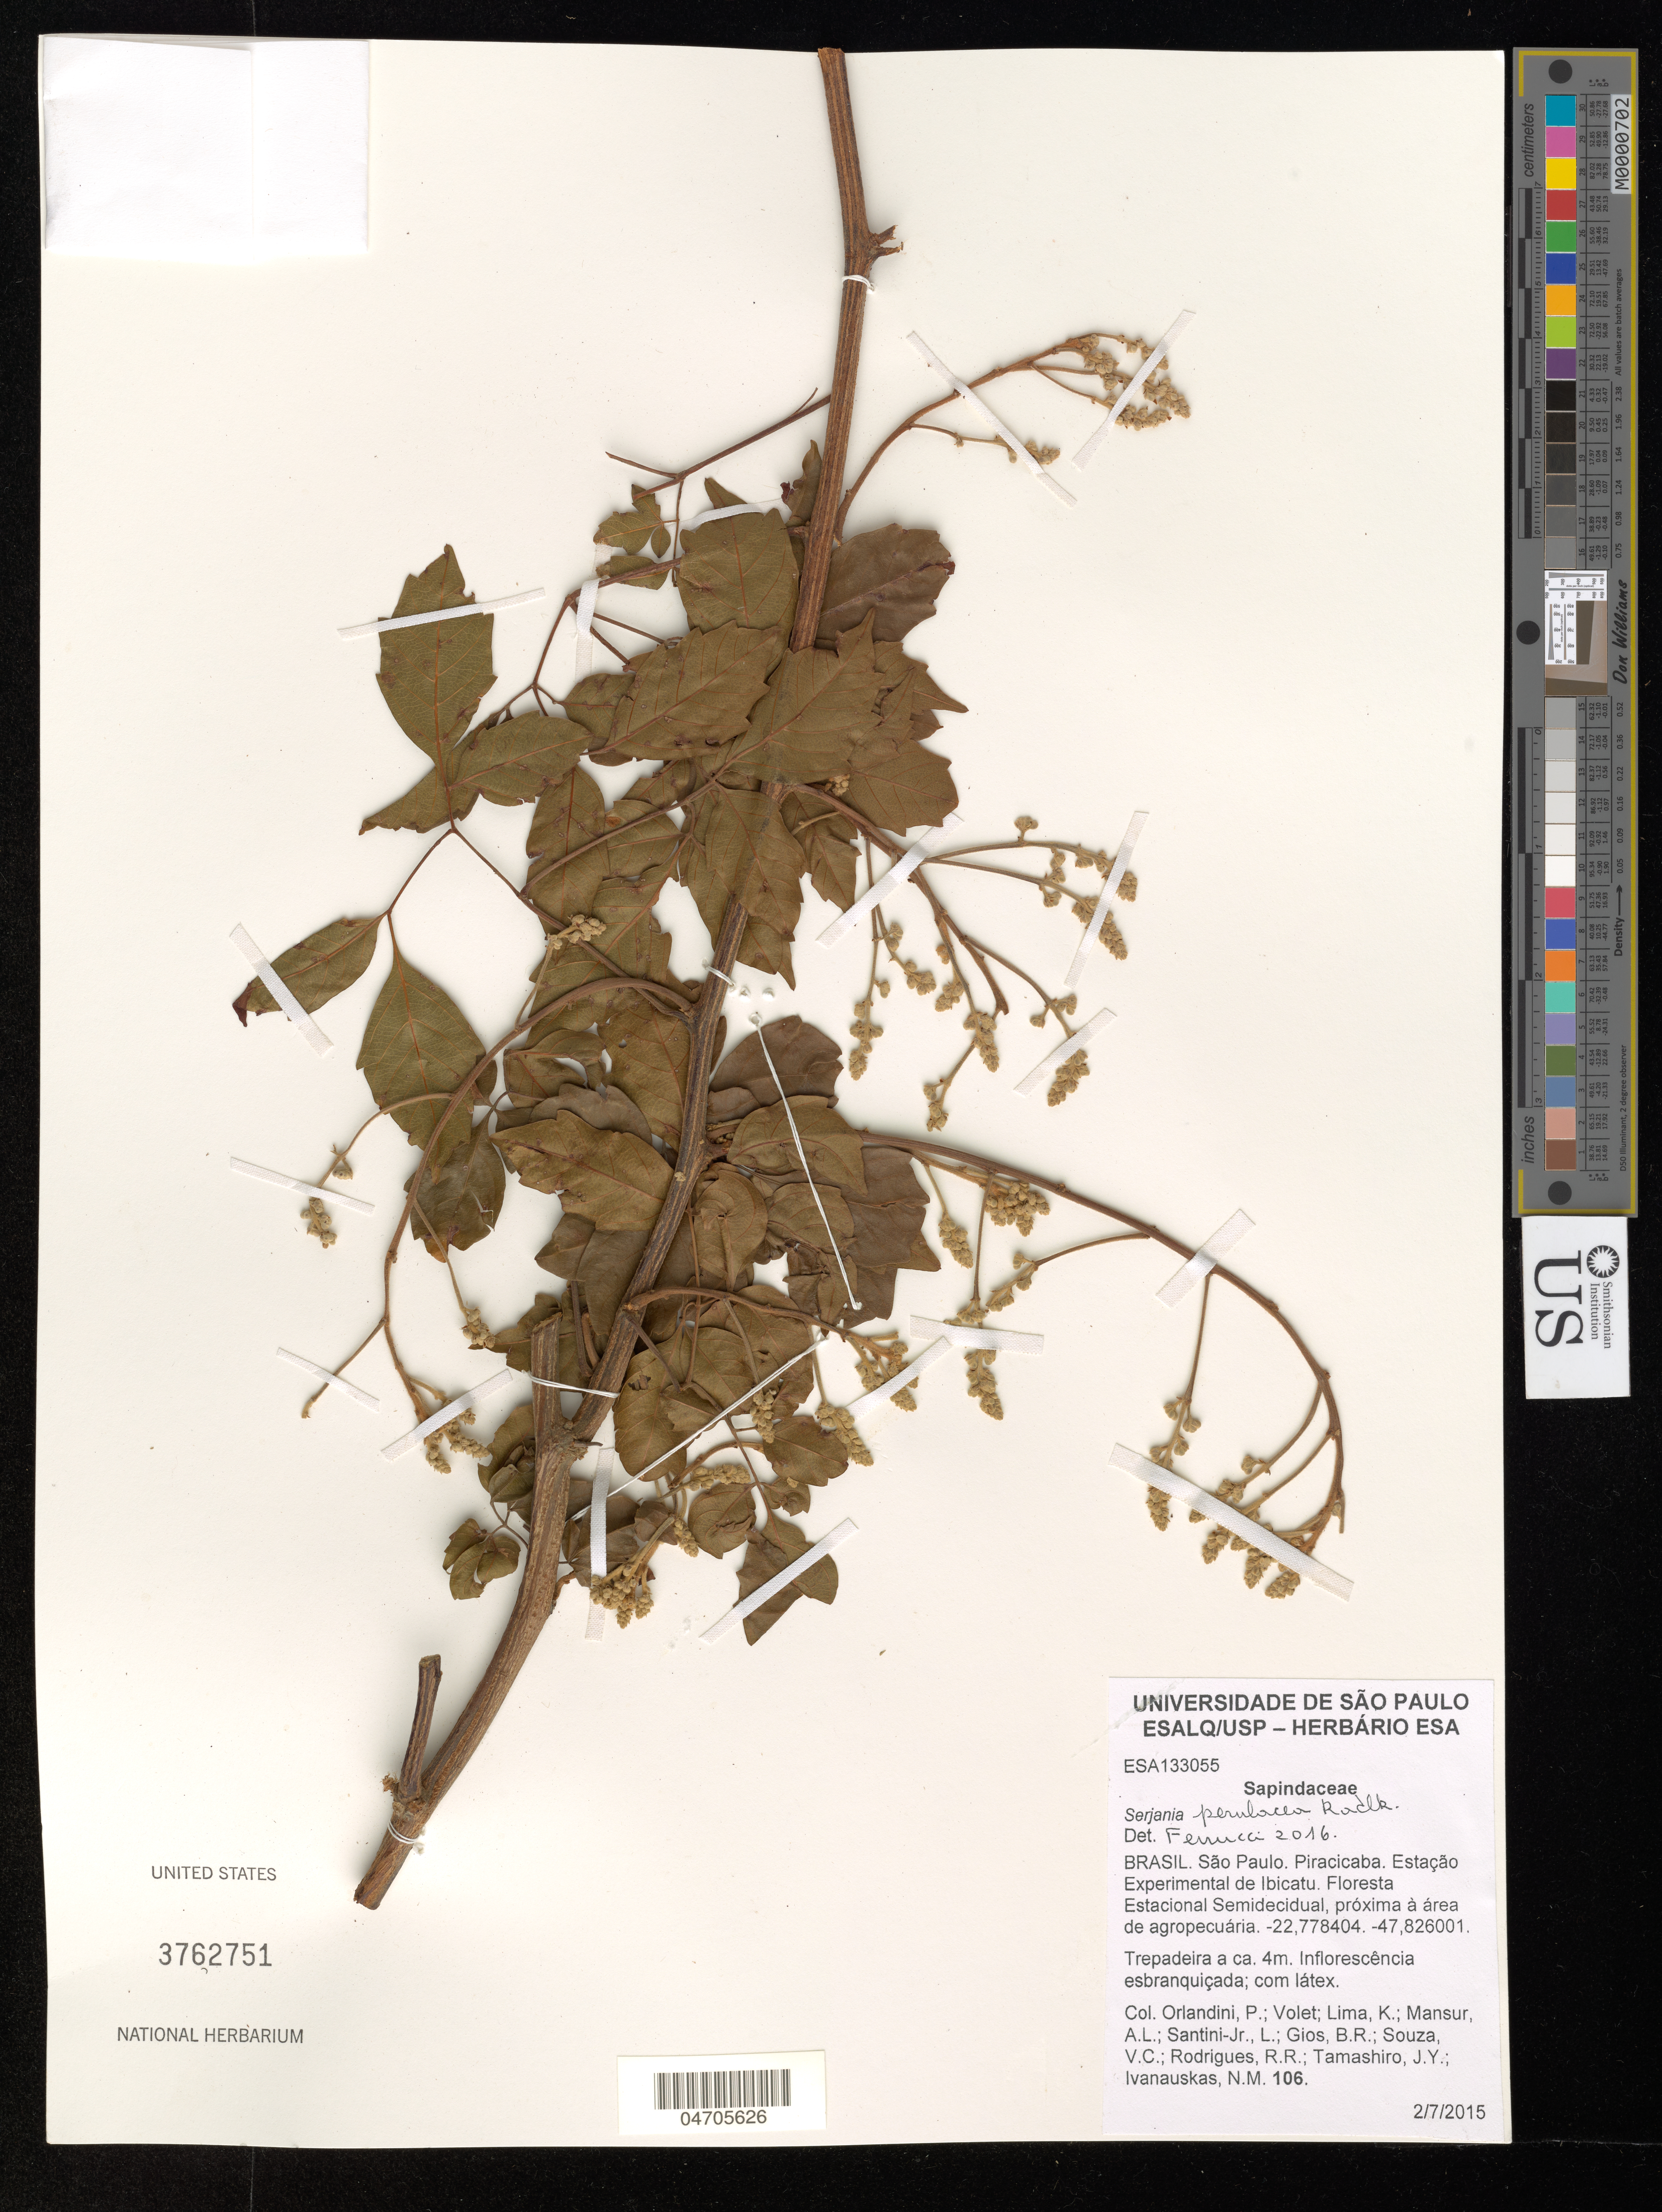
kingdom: Plantae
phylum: Tracheophyta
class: Magnoliopsida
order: Sapindales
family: Sapindaceae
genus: Serjania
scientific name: Serjania perulacea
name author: Radlk.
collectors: J. Shimp, Volet, B. Lincke & A. Mansur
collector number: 106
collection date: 2015-07-02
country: Brazil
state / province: São Paulo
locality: Brasil. Piracicaba. Estação Experimental de Ibicatu. Floresta Estacional Semidecidual, próxima à área de agropecuária.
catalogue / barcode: US 3762751